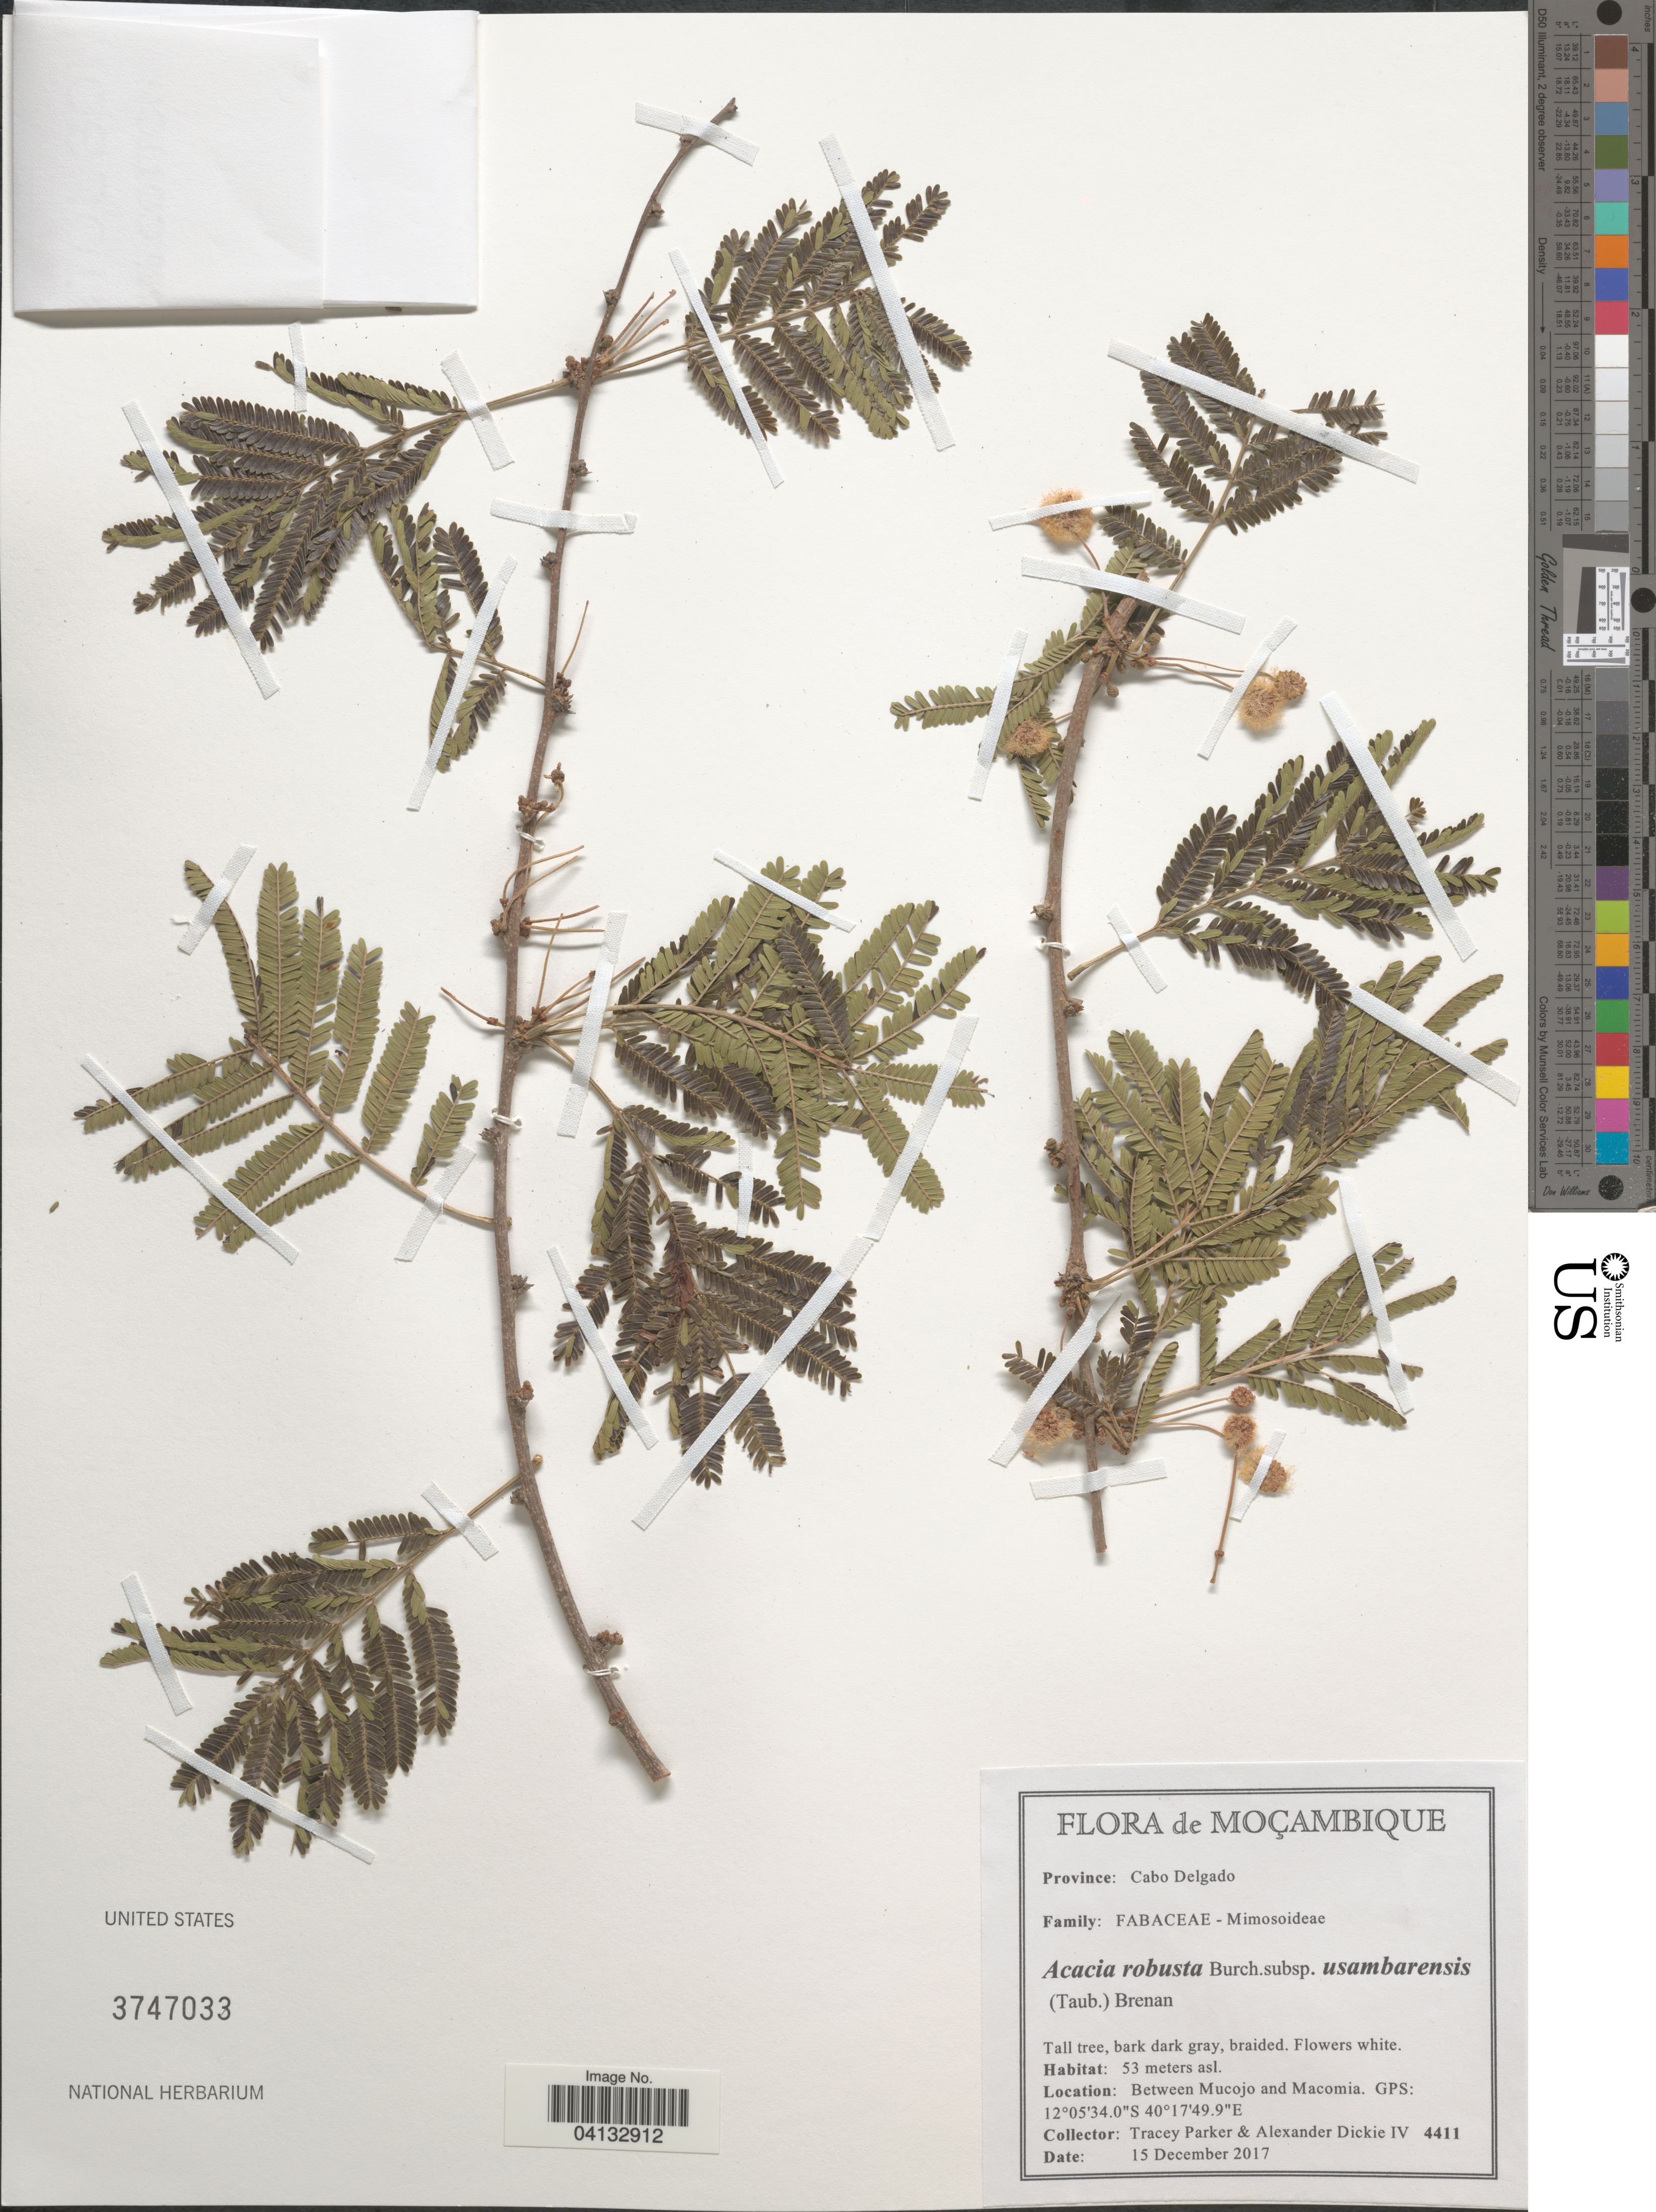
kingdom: Plantae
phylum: Tracheophyta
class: Magnoliopsida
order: Fabales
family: Fabaceae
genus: Vachellia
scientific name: Vachellia robusta subsp. usambarensis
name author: (Taub.) Kyal. & Boatwr.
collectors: T. Parker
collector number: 4411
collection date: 2017-12-15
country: Mozambique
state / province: Cabo Delgado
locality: Between Mucojo and Macomia.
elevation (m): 53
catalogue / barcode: US 3747033